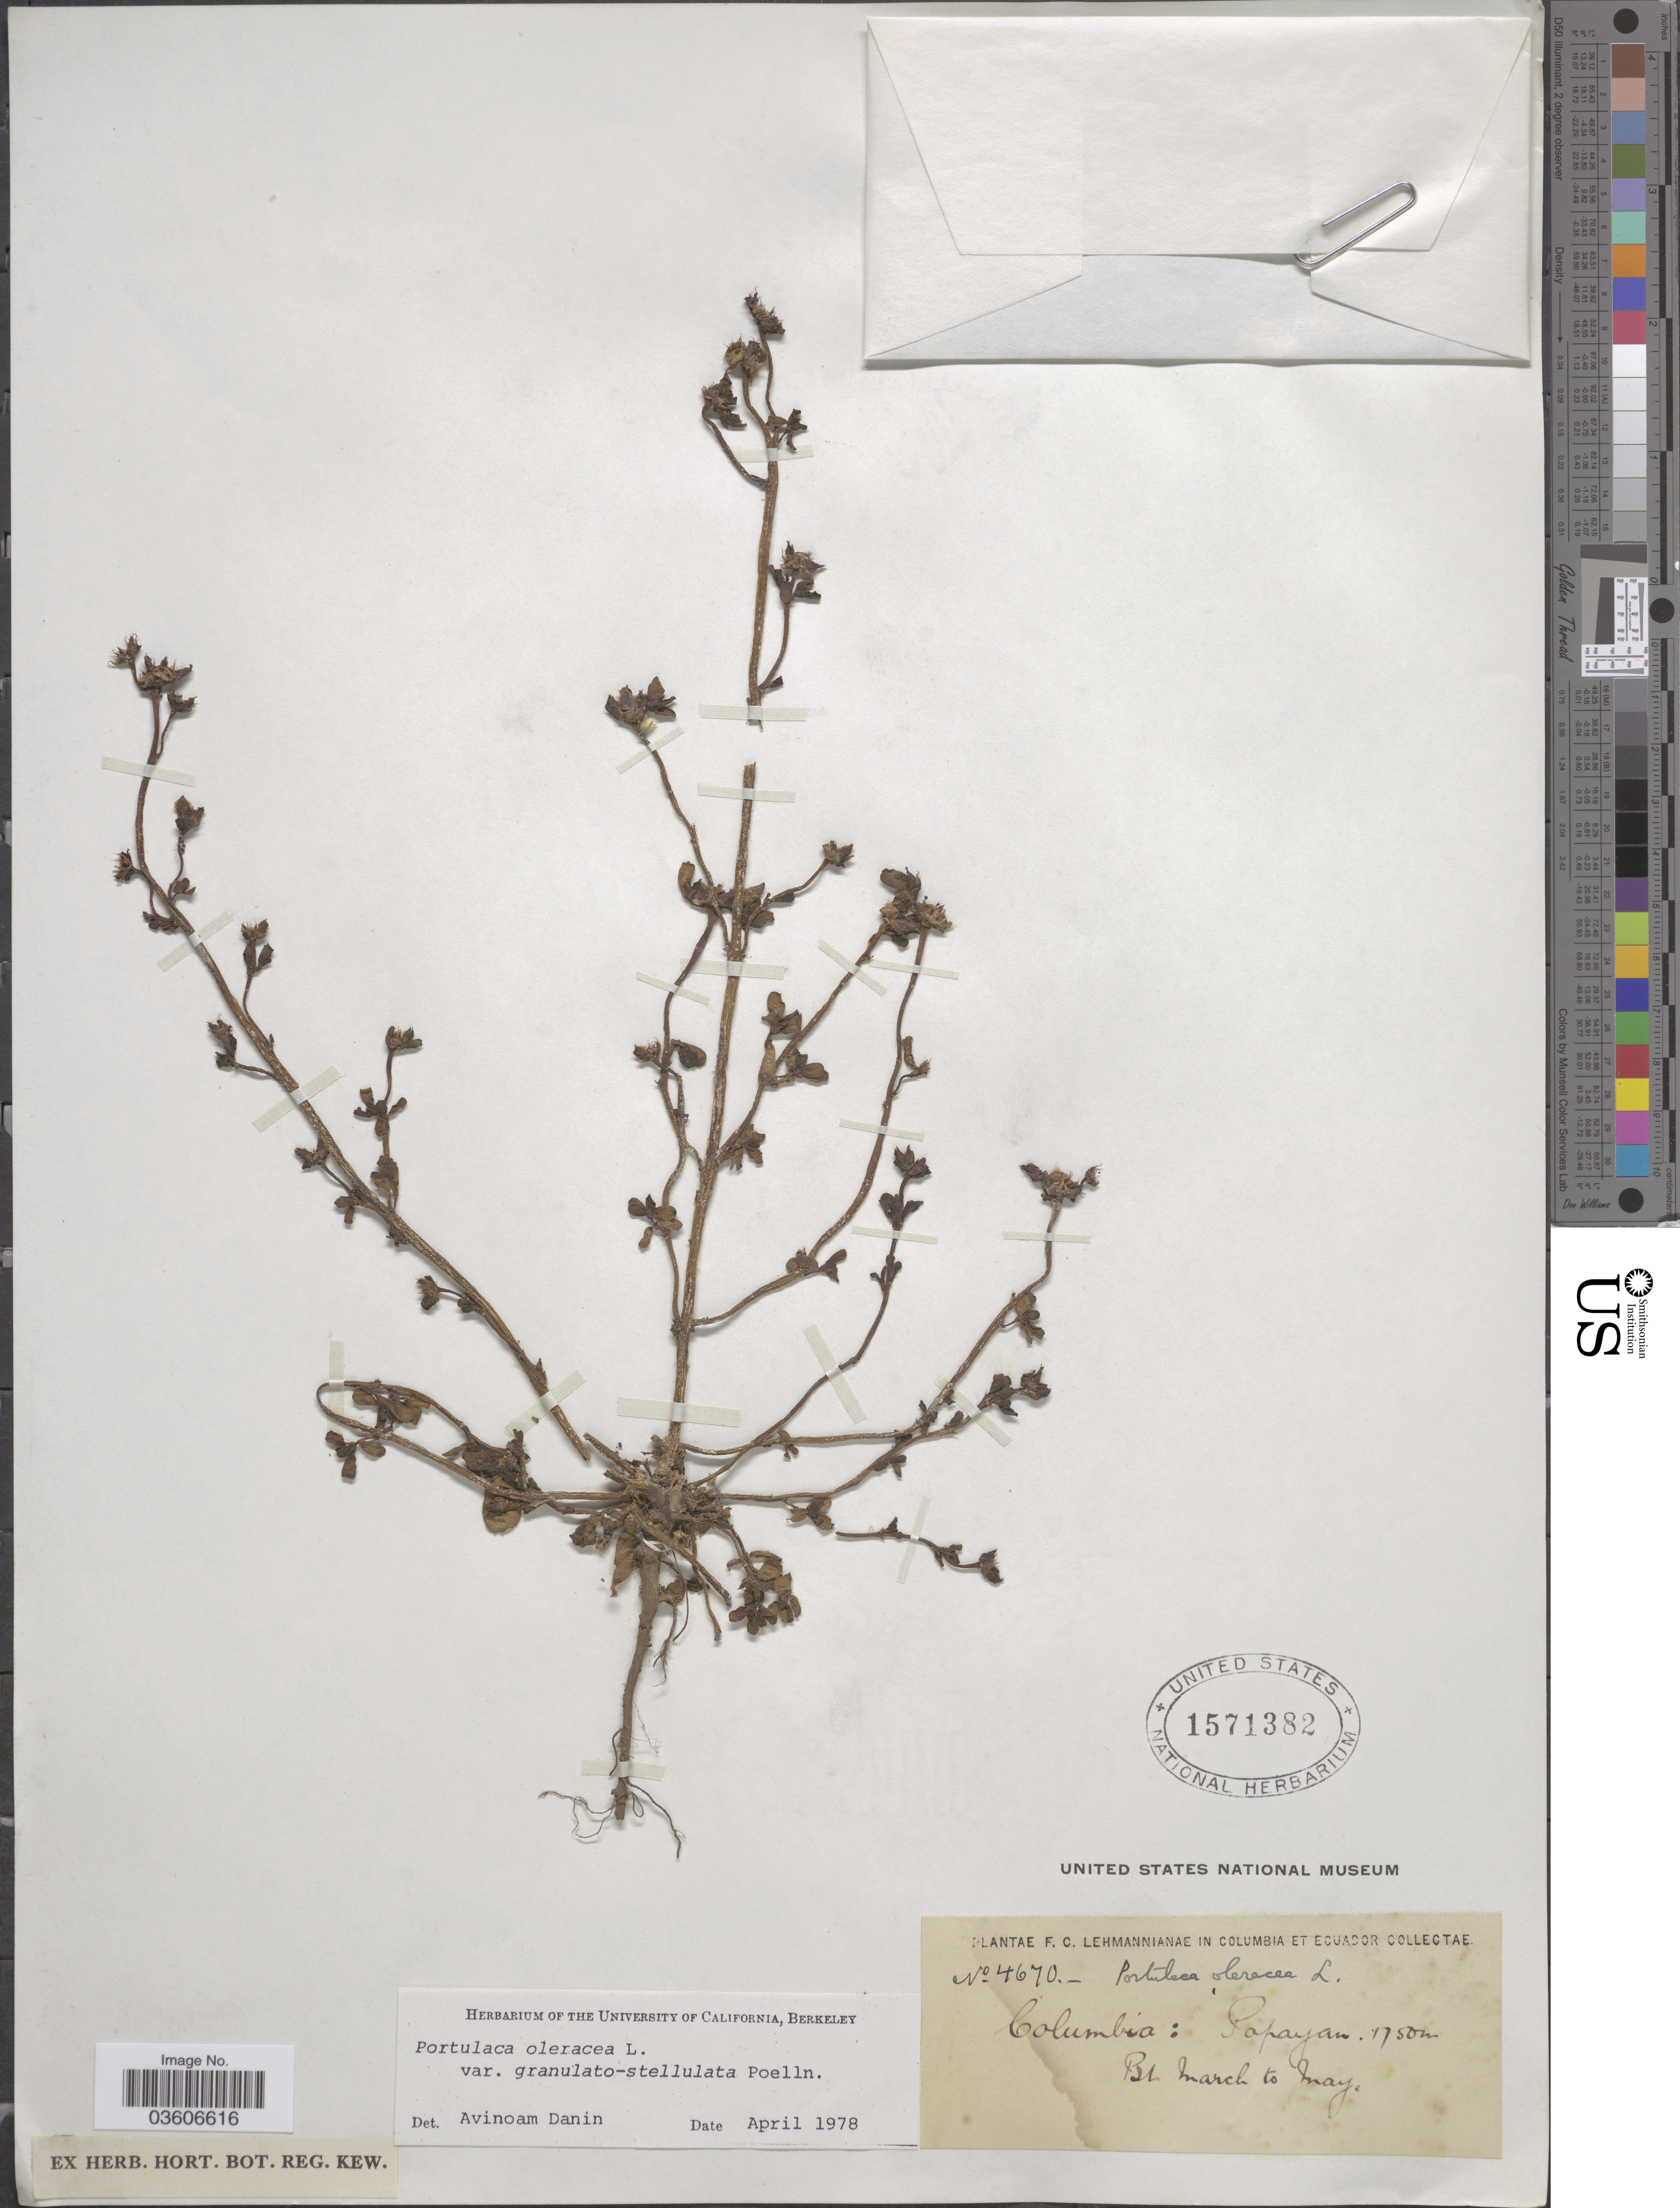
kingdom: Plantae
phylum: Tracheophyta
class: Magnoliopsida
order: Caryophyllales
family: Portulacaceae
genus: Portulaca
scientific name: Portulaca oleracea var. granulatostellulata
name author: Poelln.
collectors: F. C. Lehmann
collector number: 4670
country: Colombia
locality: Popayan.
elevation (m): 1750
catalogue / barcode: US 1571382